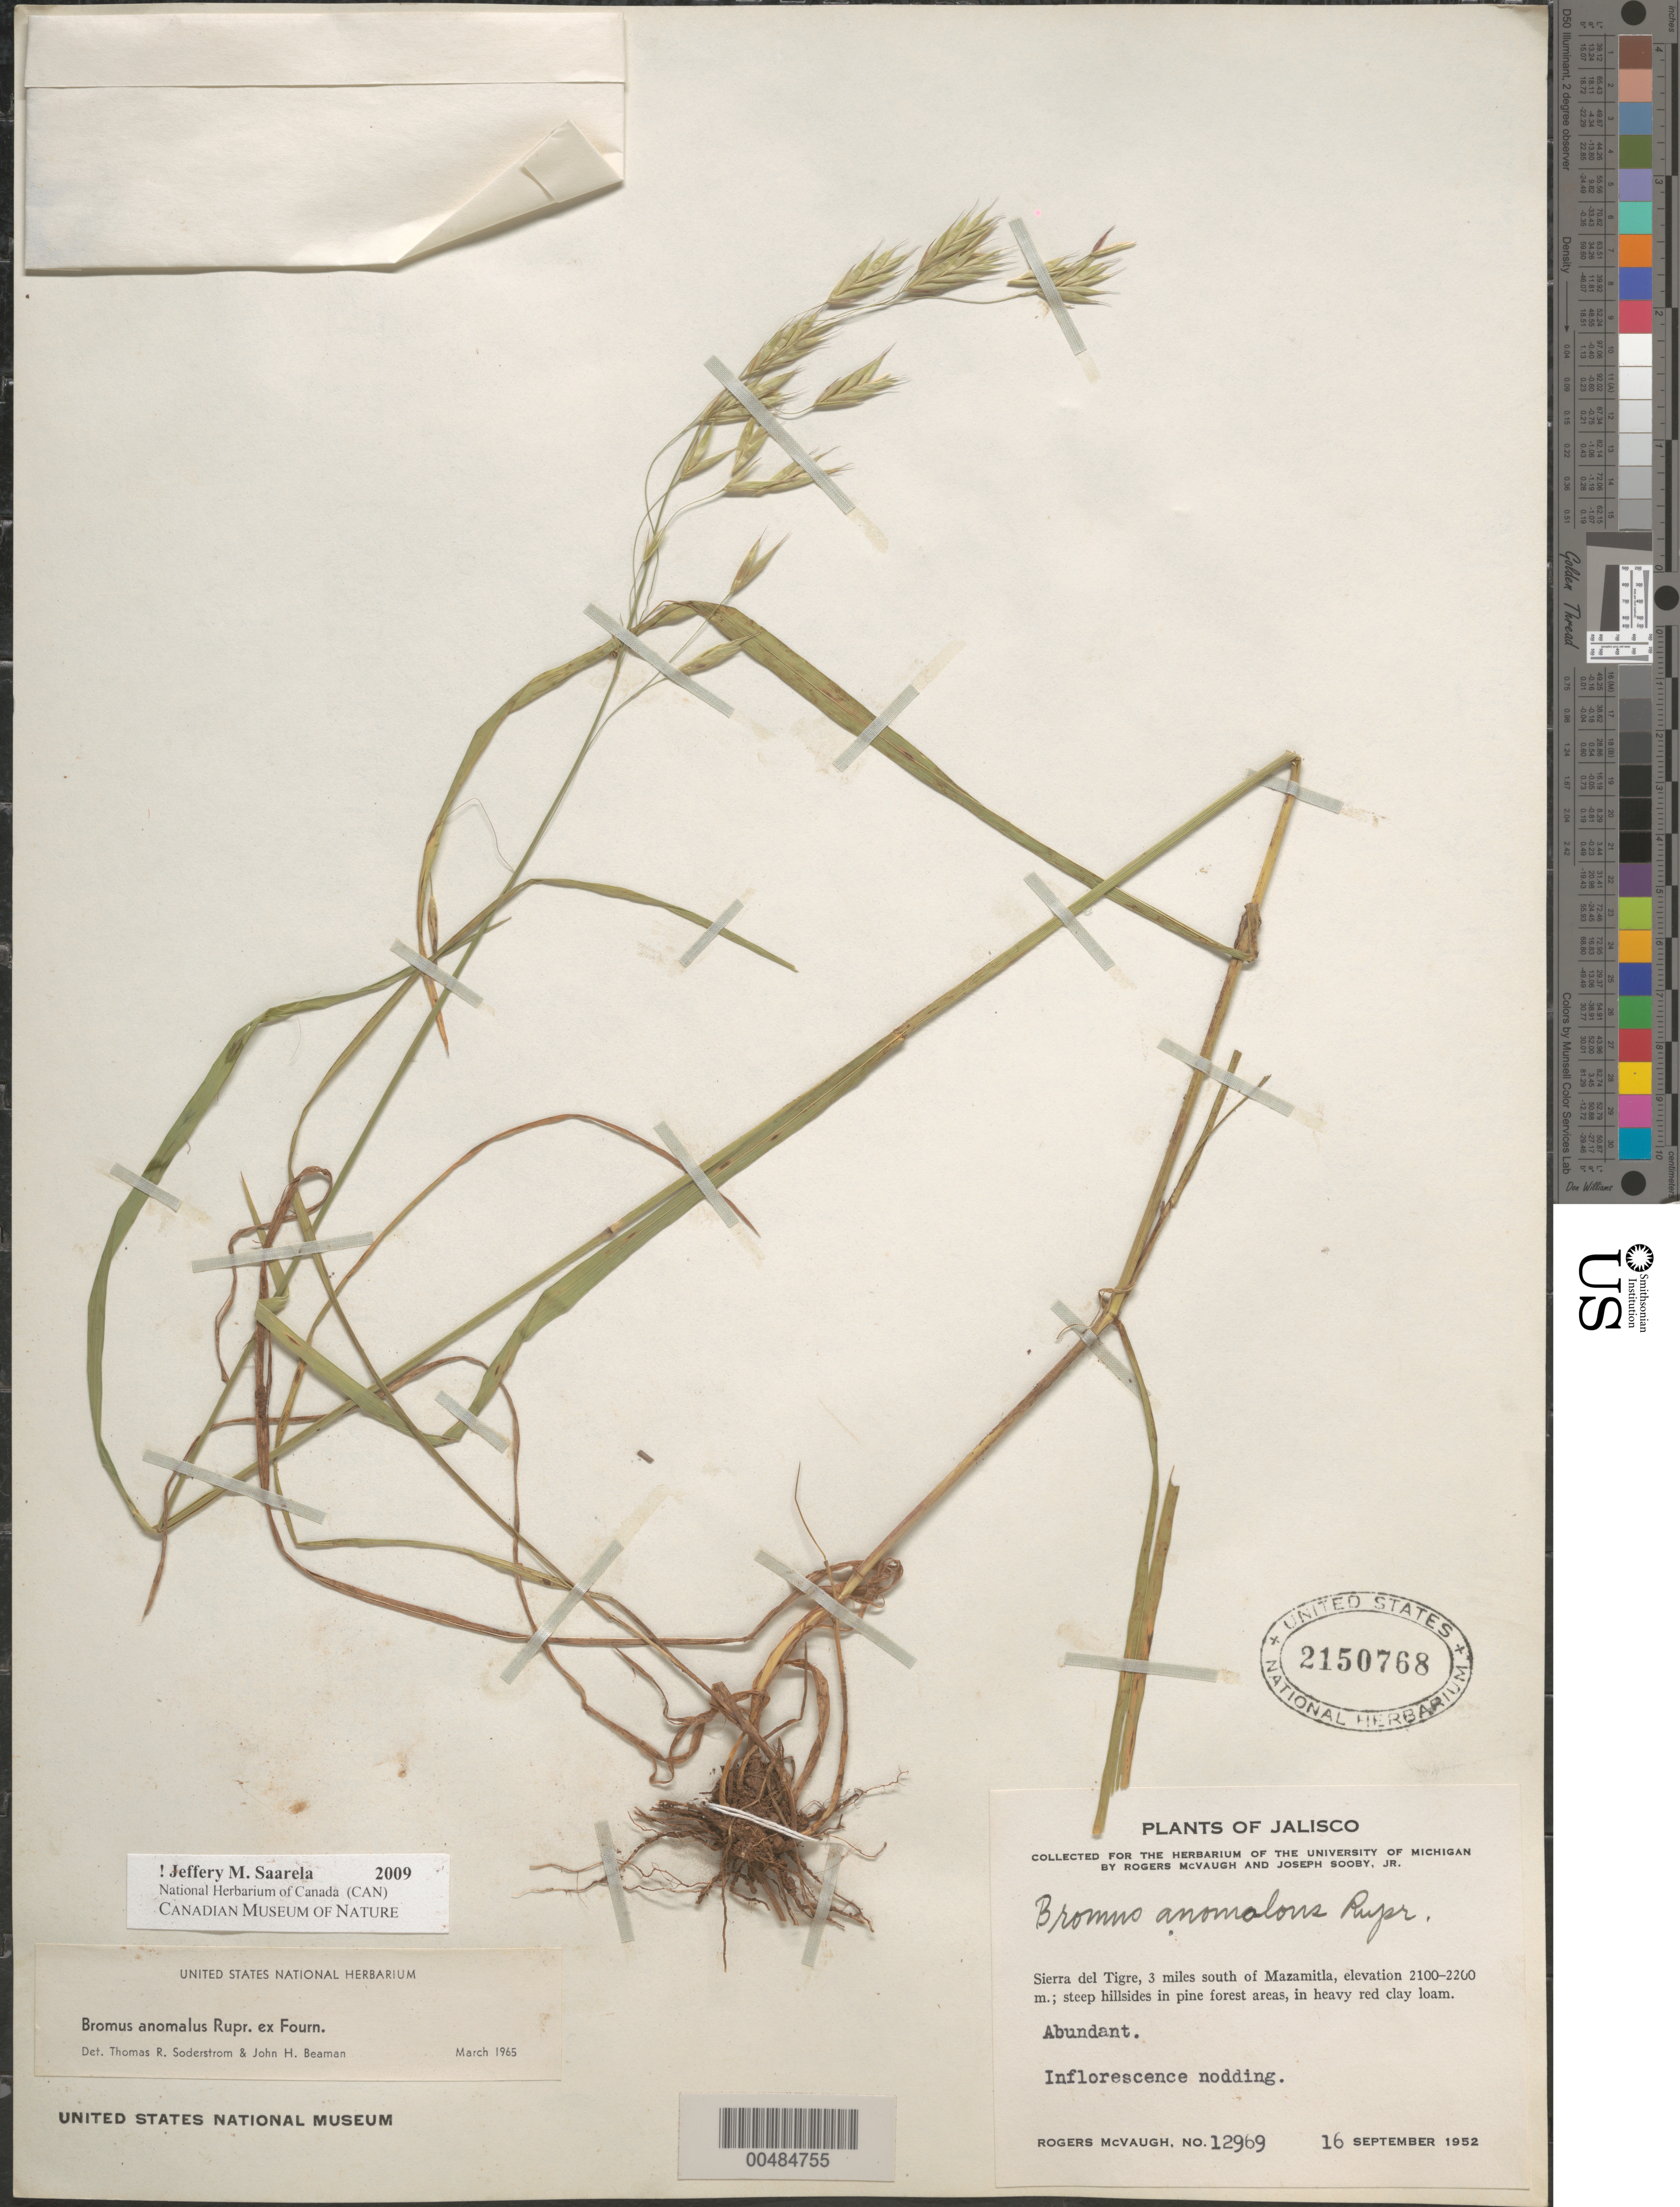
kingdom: Plantae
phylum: Tracheophyta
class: Liliopsida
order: Poales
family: Poaceae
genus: Bromus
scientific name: Bromus anomalus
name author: Rupr. ex E. Fourn.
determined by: Soderstrom, T. R.; Beaman, J. H.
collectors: R. McVaugh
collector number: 12969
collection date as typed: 16 Sep 1952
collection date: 1952-09-16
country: Mexico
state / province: Jalisco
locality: Sierra del Tigre, 3 mi S of Mazamitla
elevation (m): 2100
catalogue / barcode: US 2150768